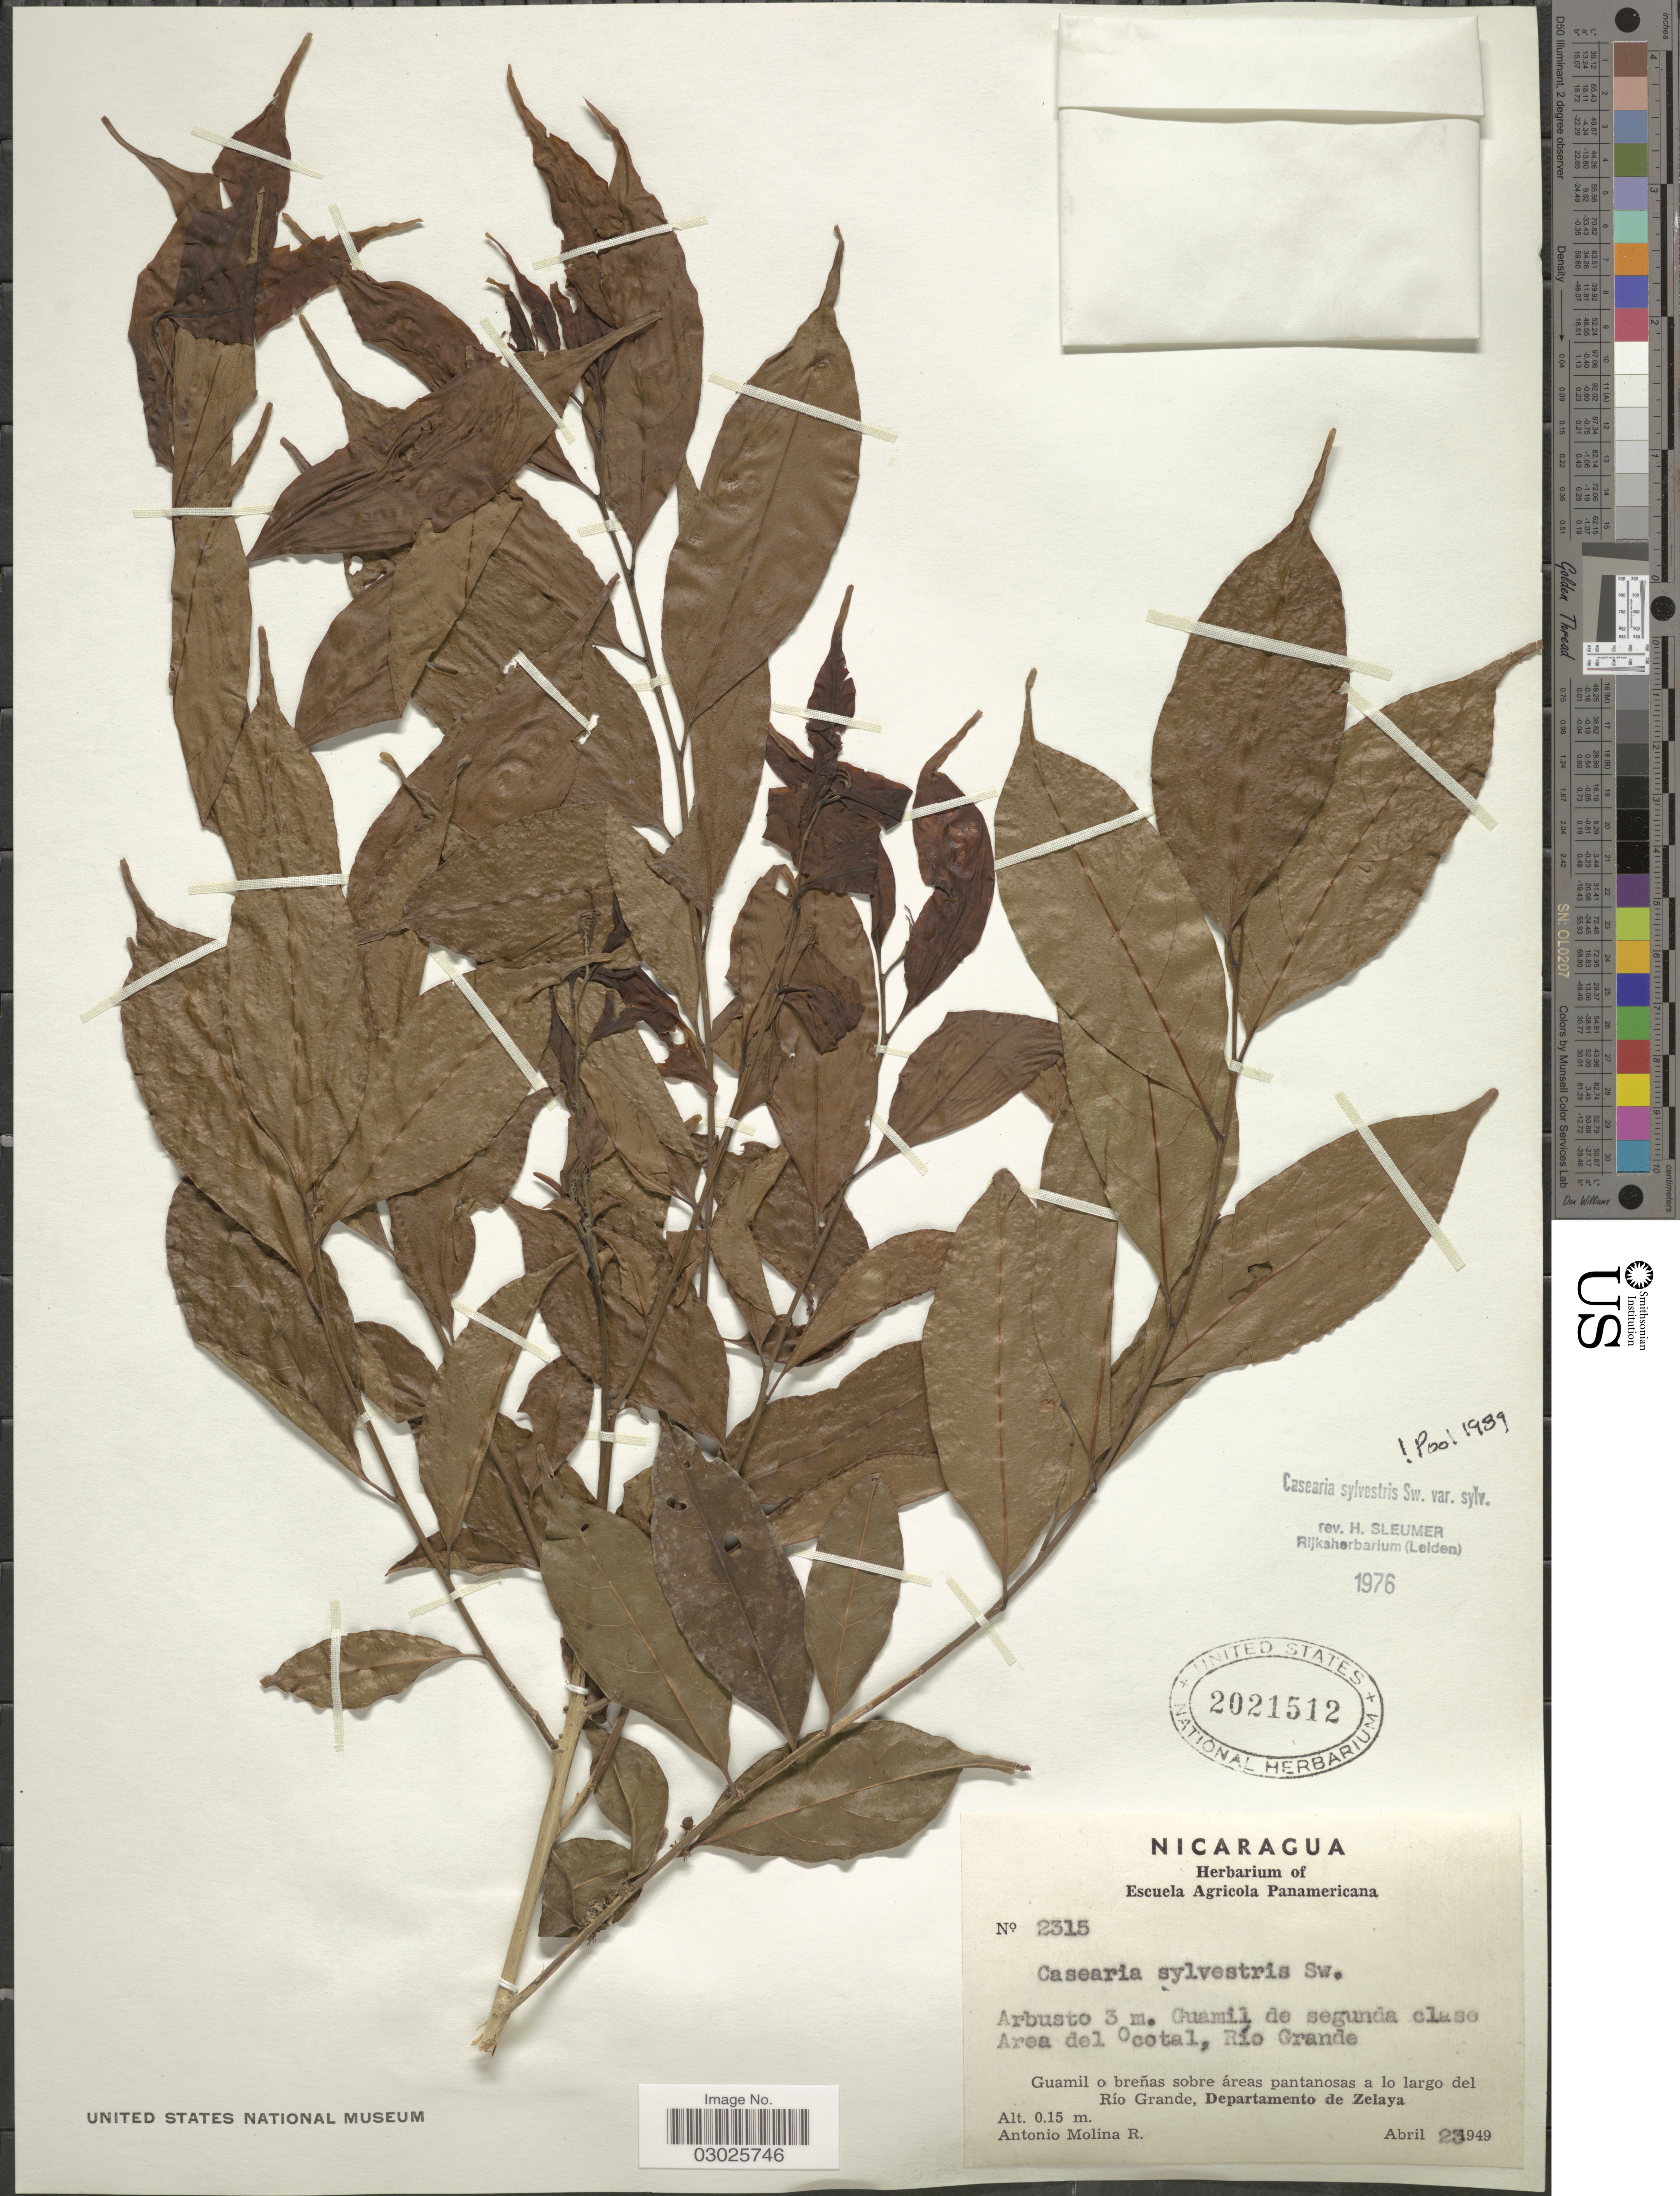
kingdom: Plantae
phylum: Tracheophyta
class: Magnoliopsida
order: Malpighiales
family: Salicaceae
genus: Casearia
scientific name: Casearia sylvestris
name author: Sw.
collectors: A. Molina R.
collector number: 2315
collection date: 1949-04-23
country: Nicaragua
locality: Area del Ocotal, Río Grande. Guamil o breñas sobre áreas pantanosas a lo largo del Río Grande, Departamento de Zelaya.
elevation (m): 0.15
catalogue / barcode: US 2021512